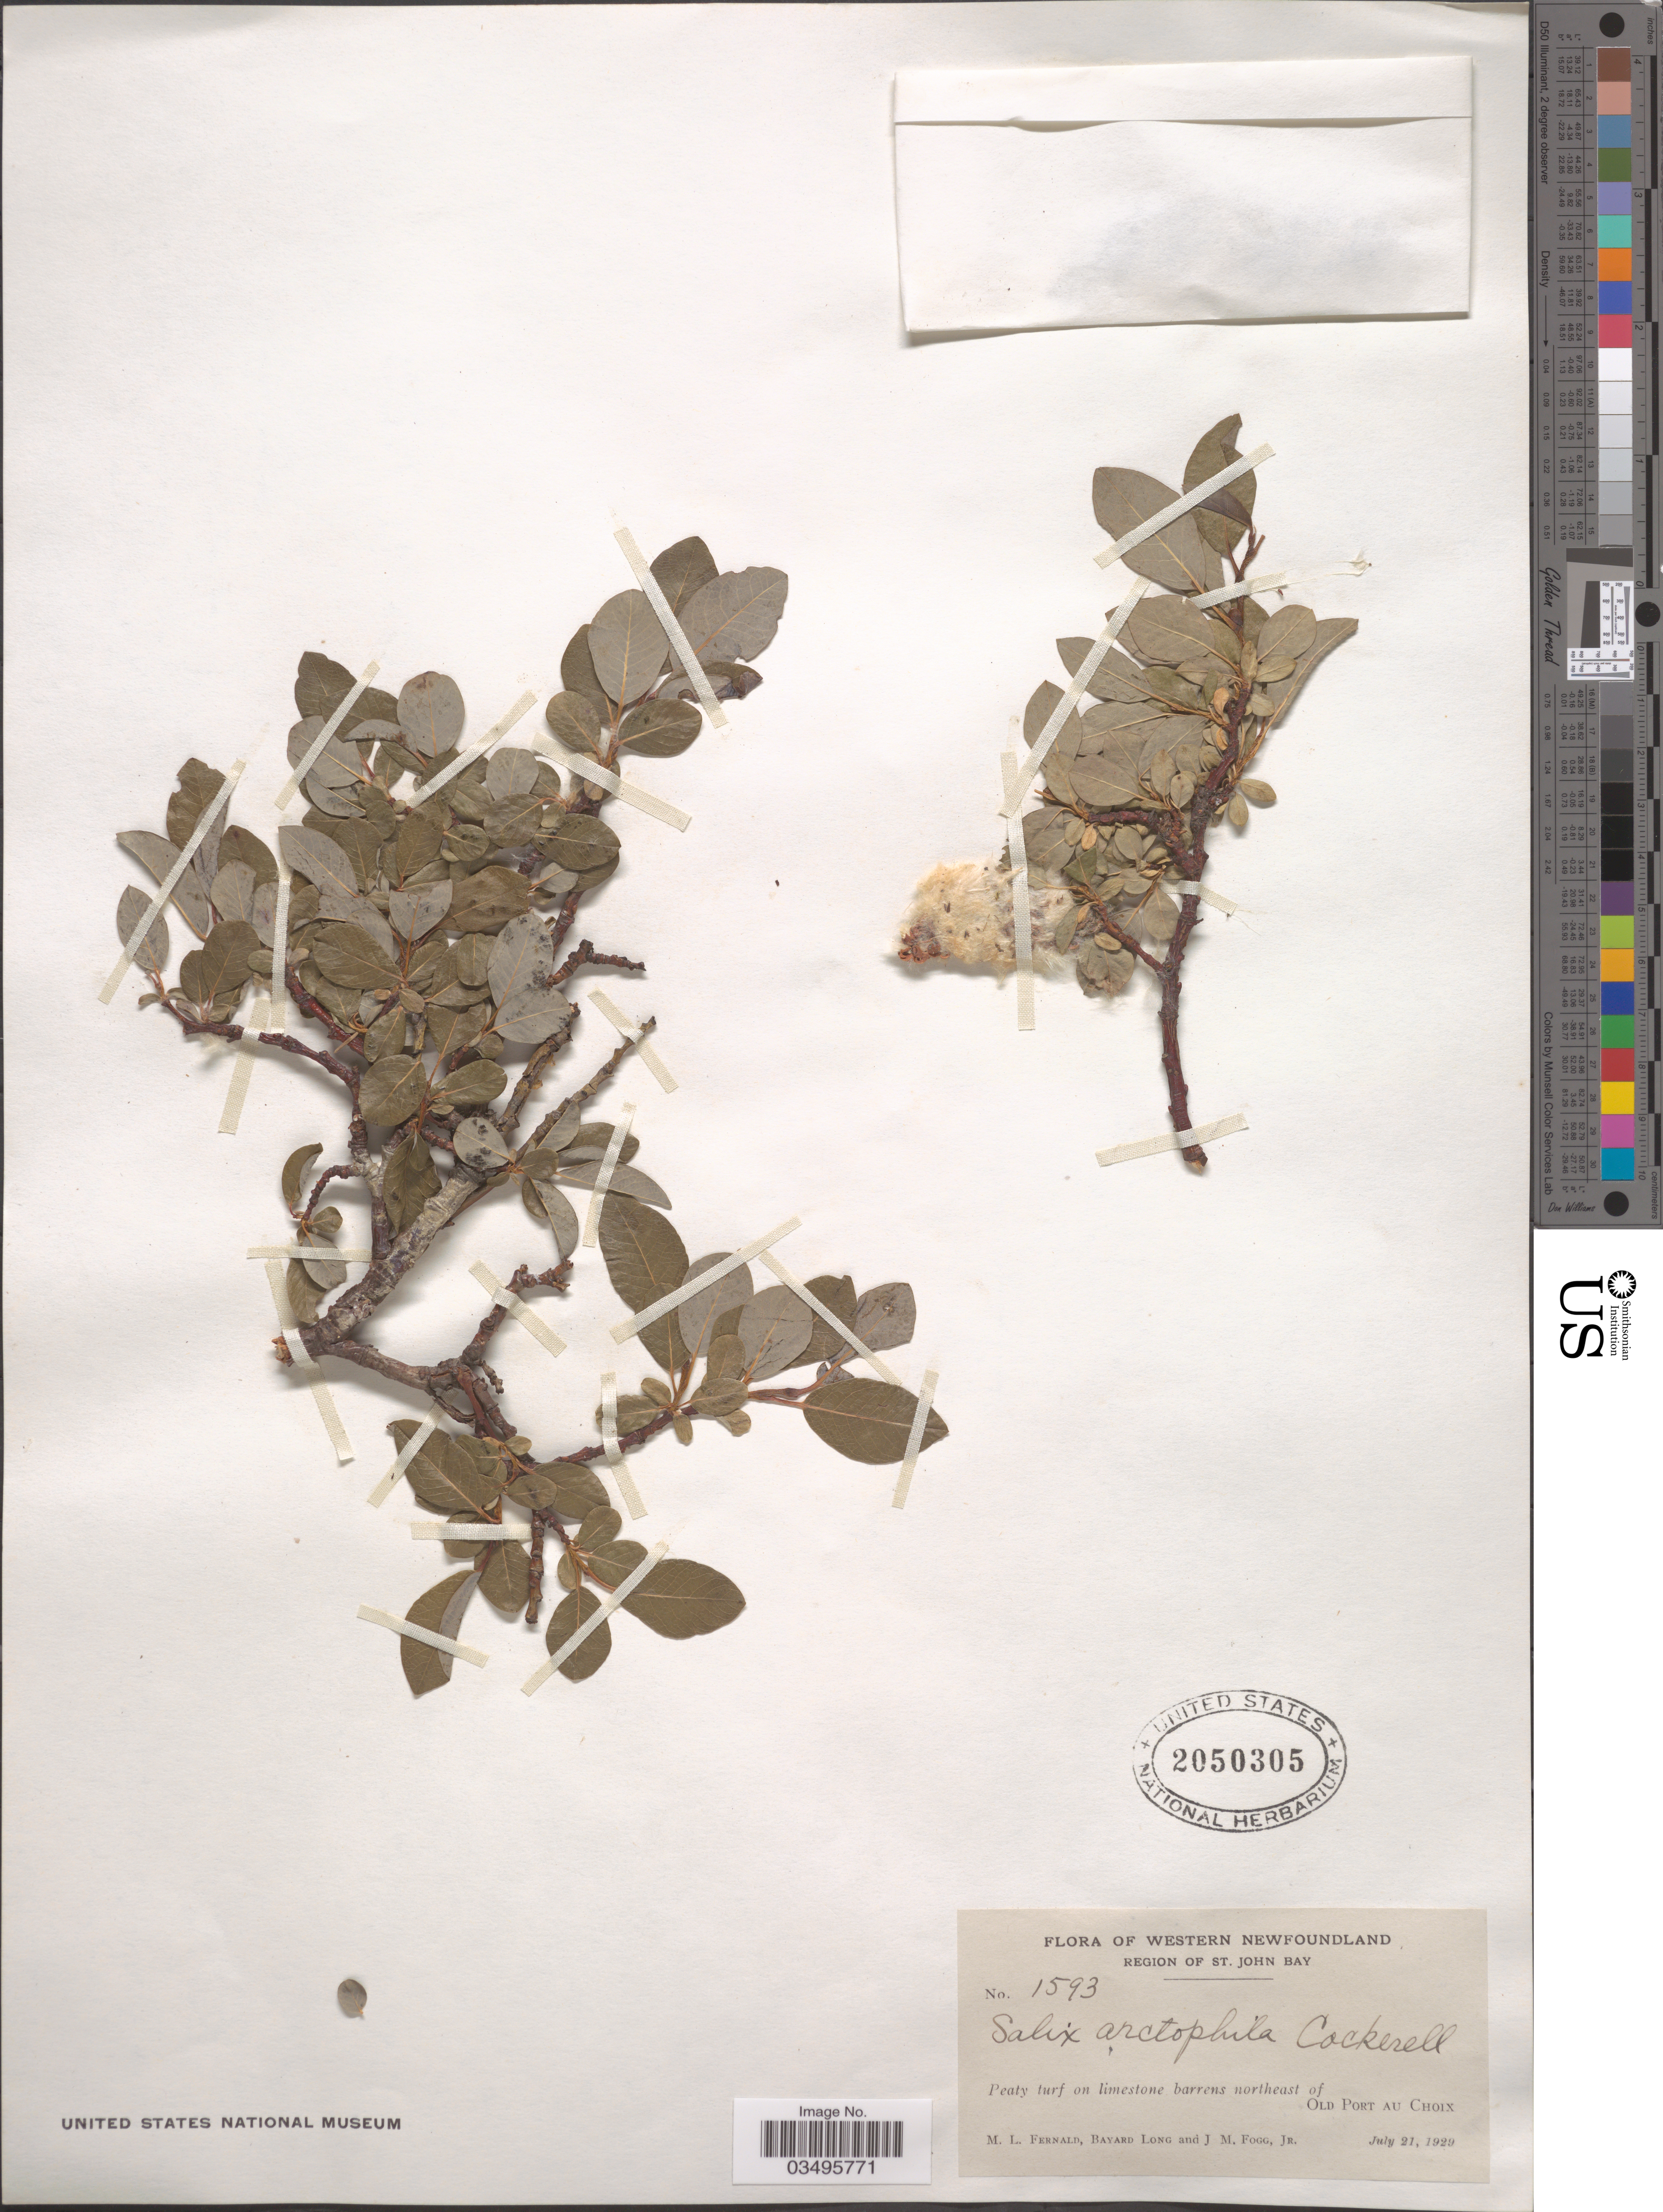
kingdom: Plantae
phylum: Tracheophyta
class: Magnoliopsida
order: Malpighiales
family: Salicaceae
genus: Salix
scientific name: Salix arctophila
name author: Cockerell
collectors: M. L. Fernald, B. Long & J. Fogg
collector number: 1593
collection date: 1929-07-21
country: Canada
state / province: Newfoundland and Labrador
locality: Western Newfoundland Region of St. John Bay. Barrens northeast of Old Port au Choix.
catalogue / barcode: US 2050305